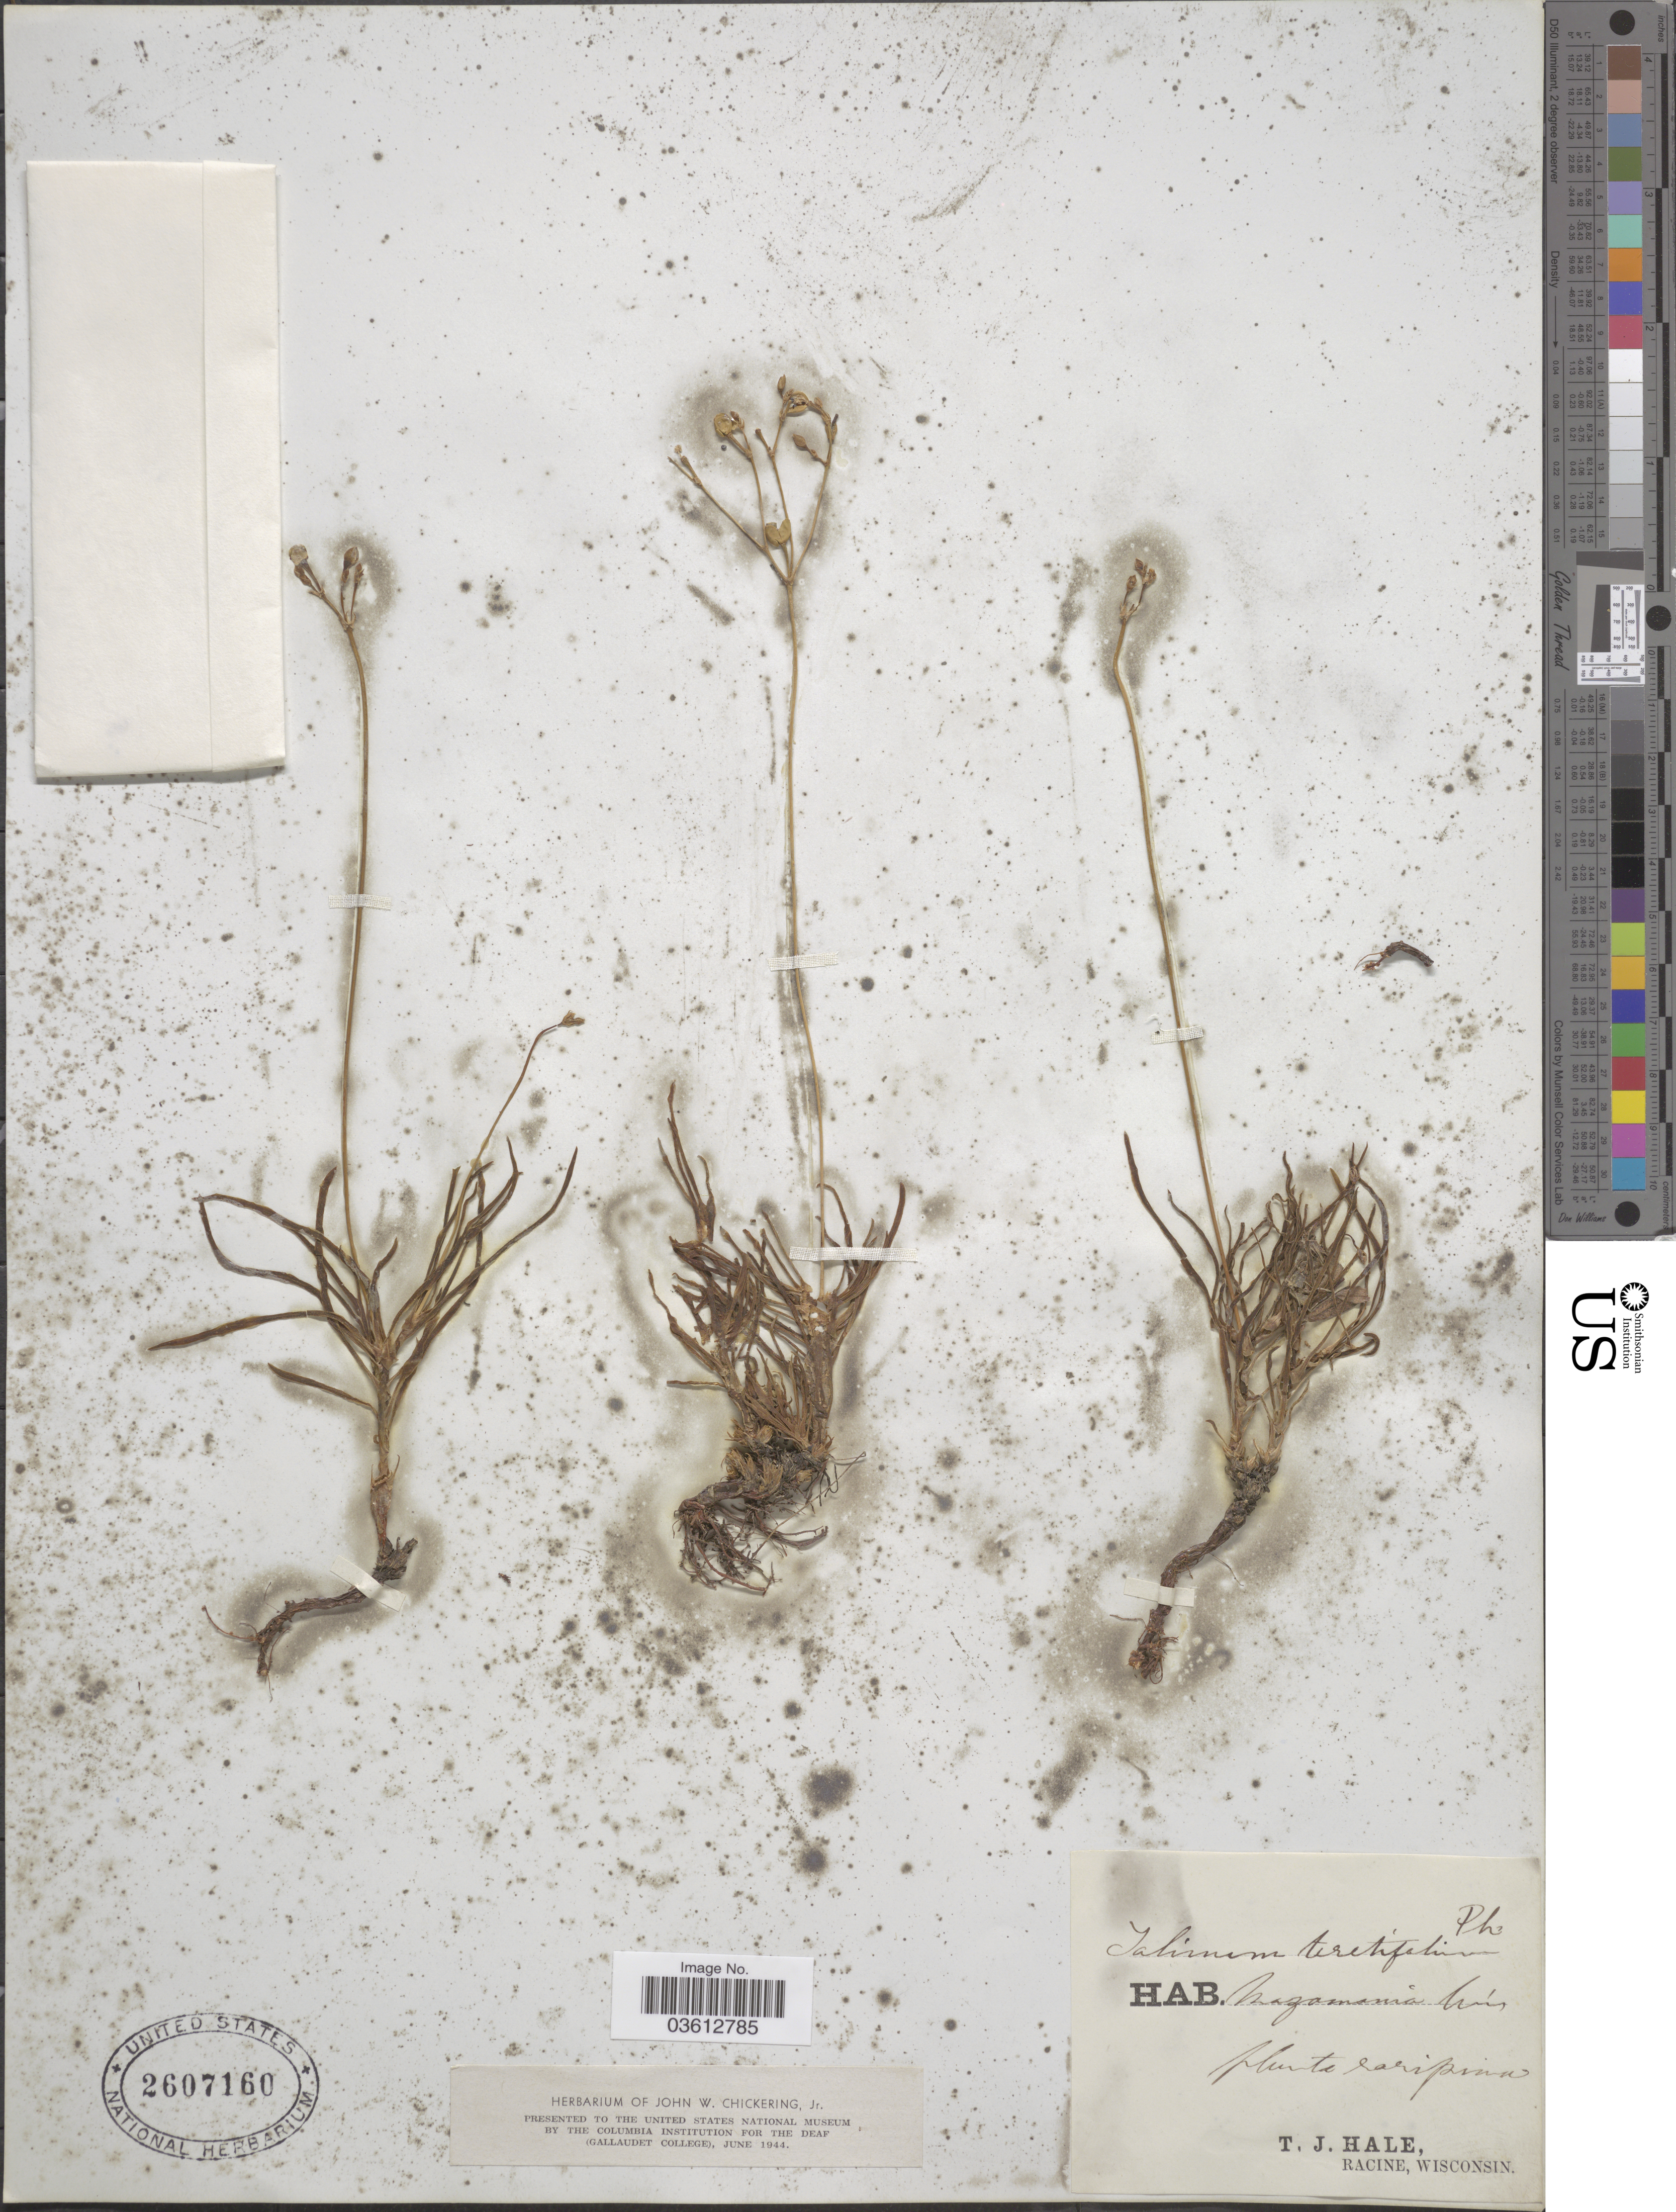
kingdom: Plantae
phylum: Tracheophyta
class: Magnoliopsida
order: Caryophyllales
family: Talinaceae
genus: Talinum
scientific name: Talinum rugospermum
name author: Holz.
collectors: T. Hale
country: United States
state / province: Wisconsin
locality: Racine.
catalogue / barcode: US 2607160